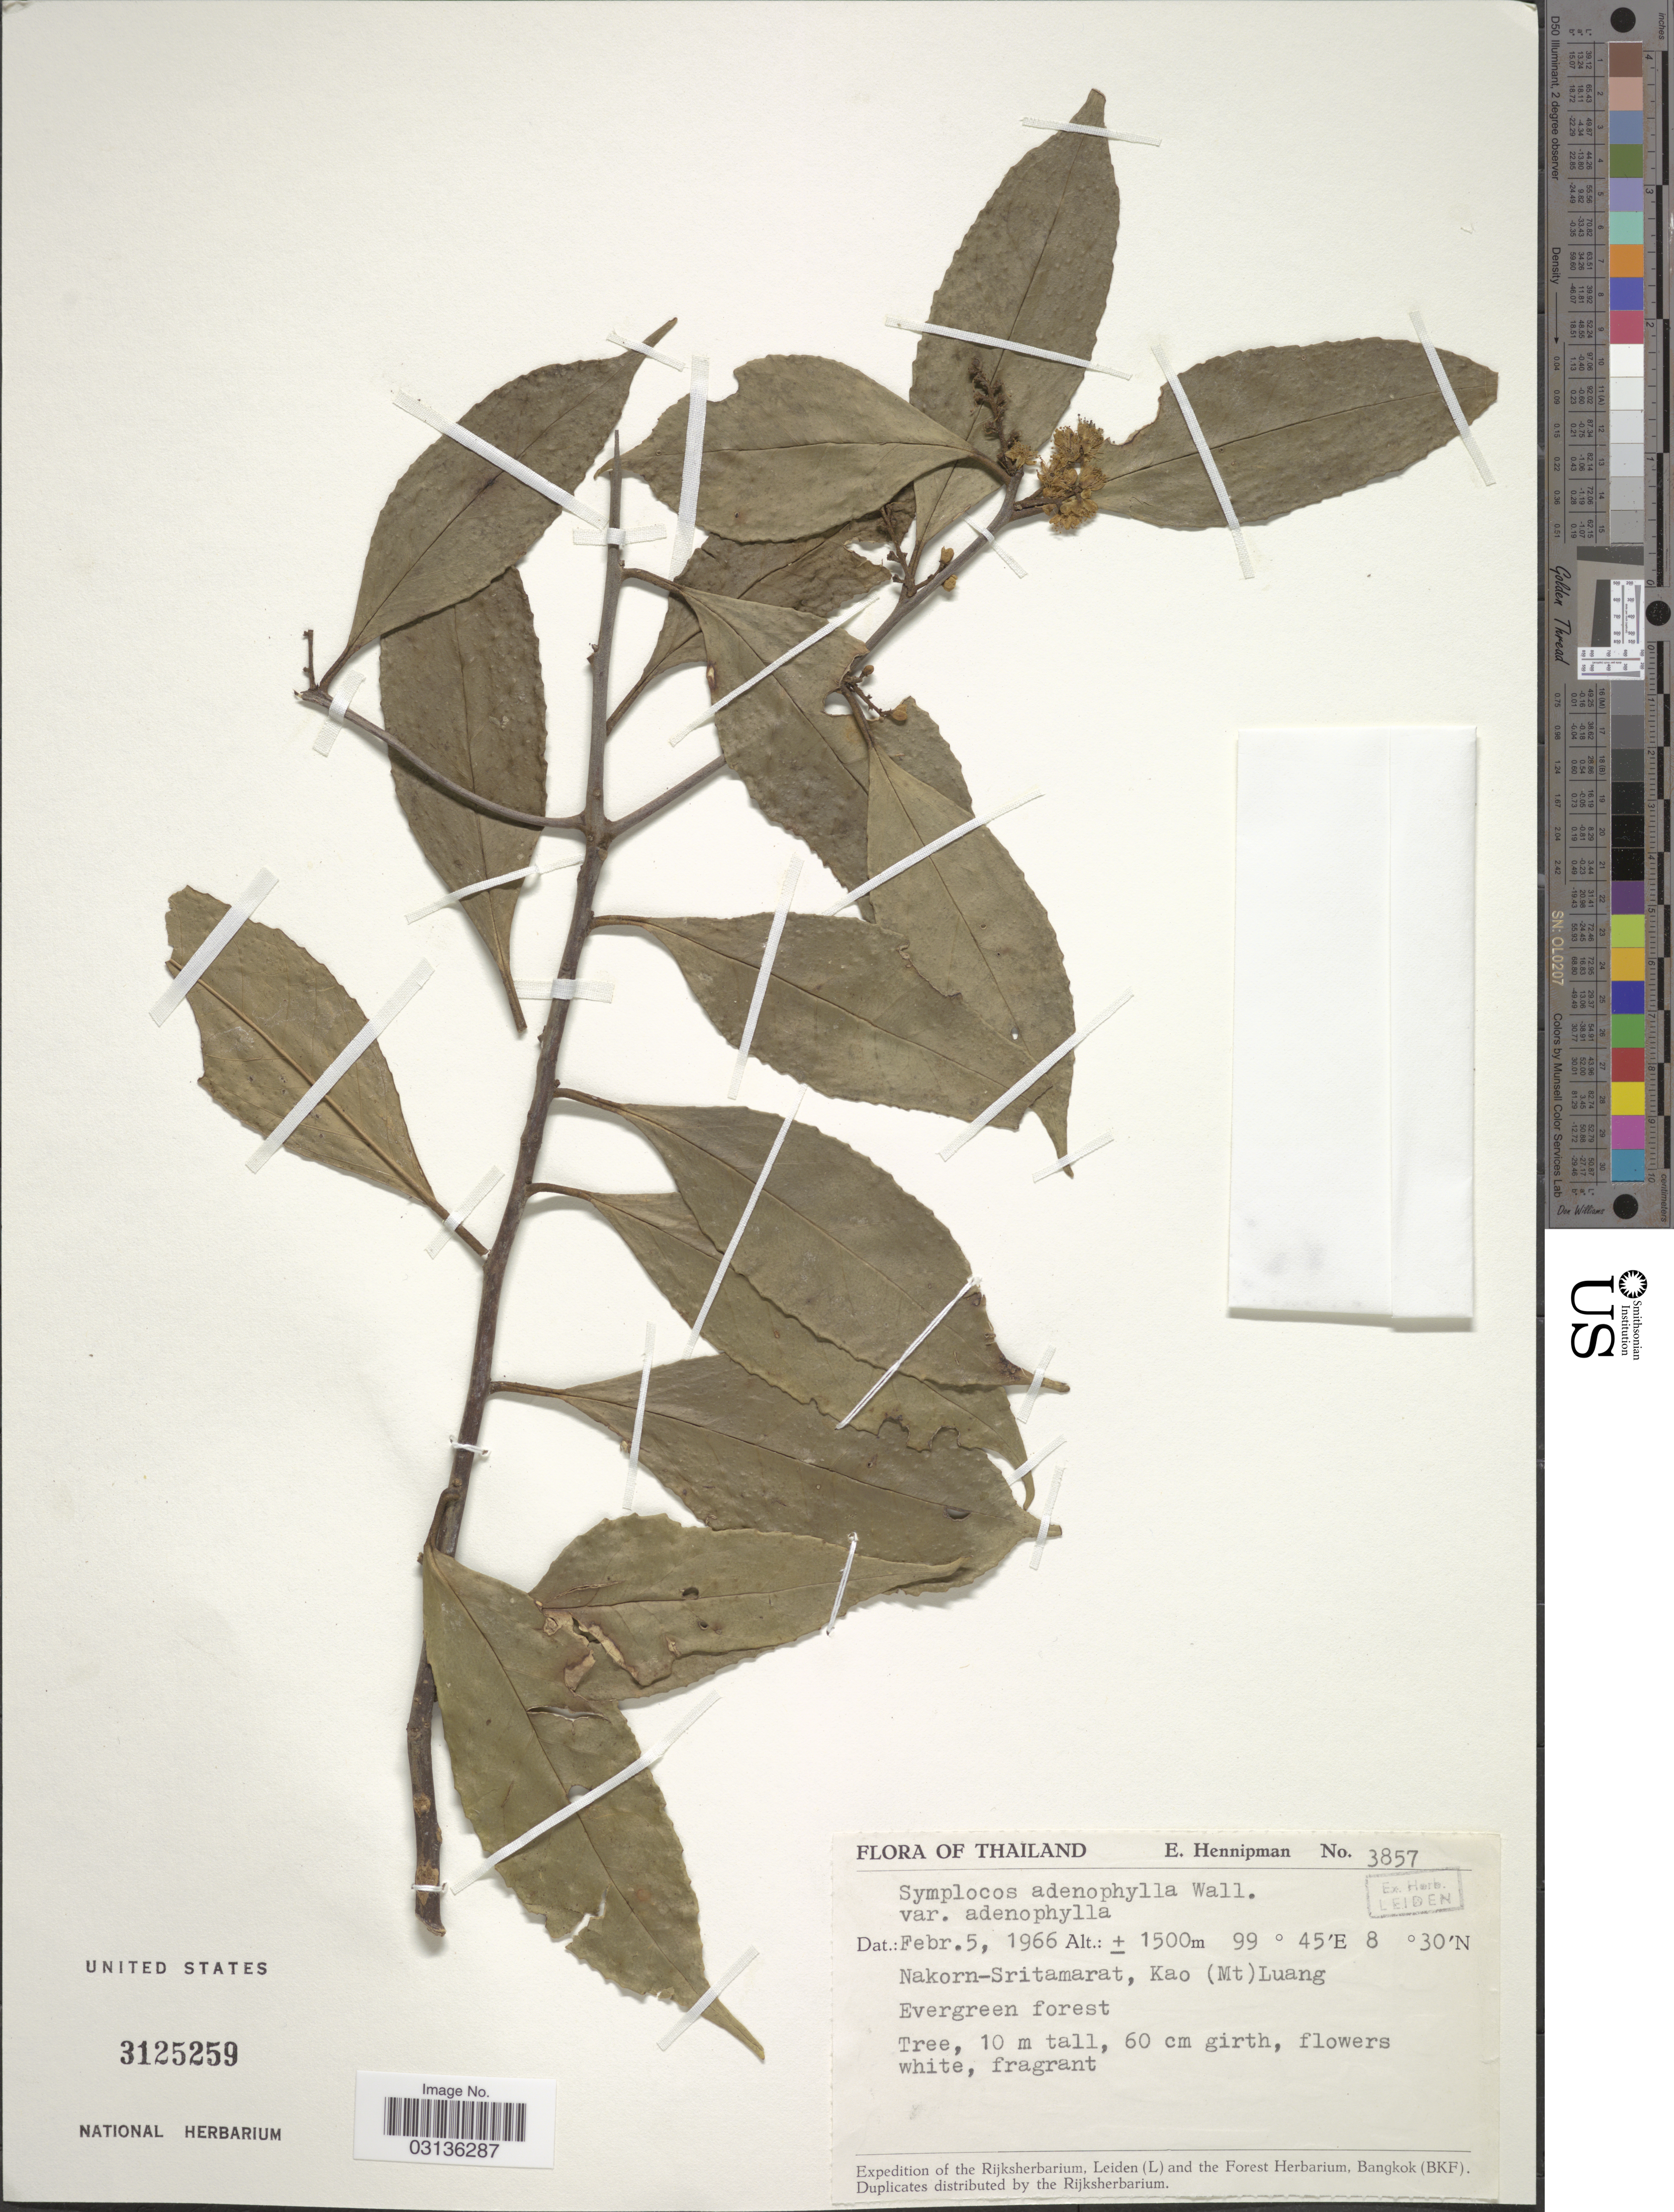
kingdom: Plantae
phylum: Tracheophyta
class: Magnoliopsida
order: Ericales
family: Symplocaceae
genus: Symplocos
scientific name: Symplocos adenophylla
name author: Wall. ex G. Don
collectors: E. Hennipman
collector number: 3857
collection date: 1966-02-05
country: Thailand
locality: Nakorn-Sritamarat, Kao (Mt) Luang.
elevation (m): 1500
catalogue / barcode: US 3125259